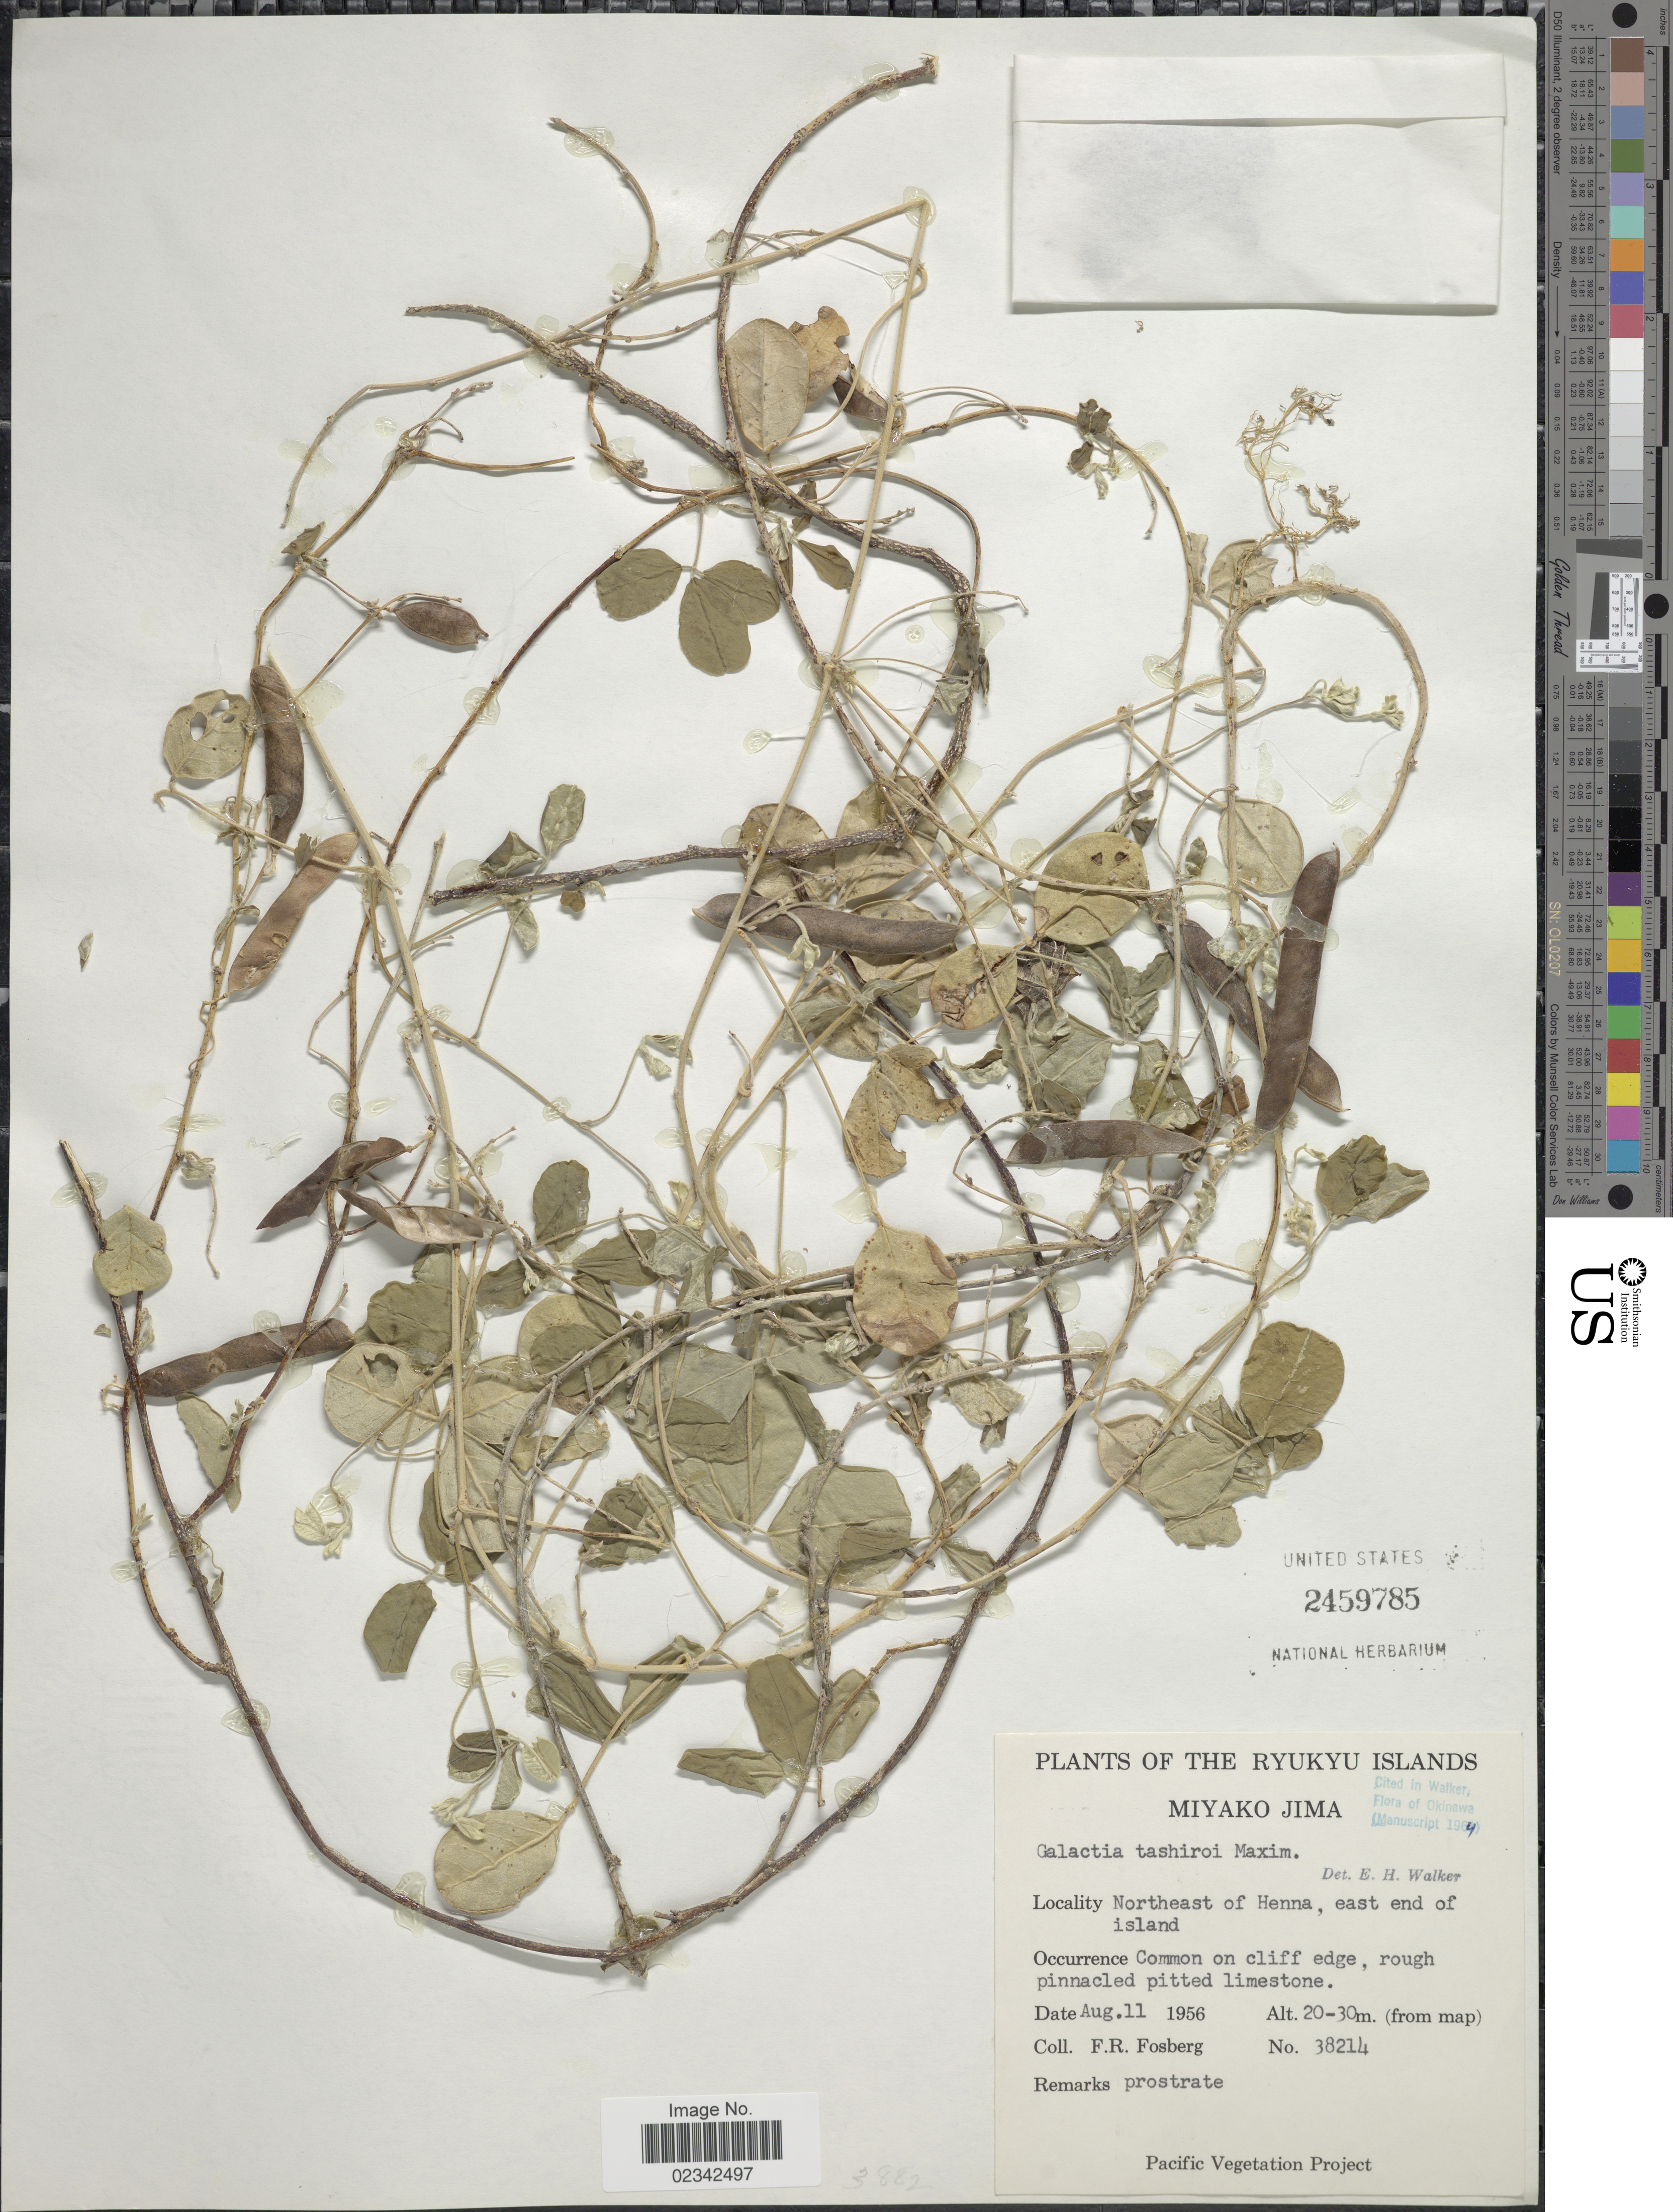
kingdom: Plantae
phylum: Tracheophyta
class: Magnoliopsida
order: Fabales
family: Fabaceae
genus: Galactia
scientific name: Galactia tashiroi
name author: Maxim.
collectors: F. R. Fosberg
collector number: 38214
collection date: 1956-08-11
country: Japan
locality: Ryukyu Islands, Miyako Jima, Northeast of Henna, east end of island, on cliff edge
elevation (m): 20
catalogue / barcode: US 2459785